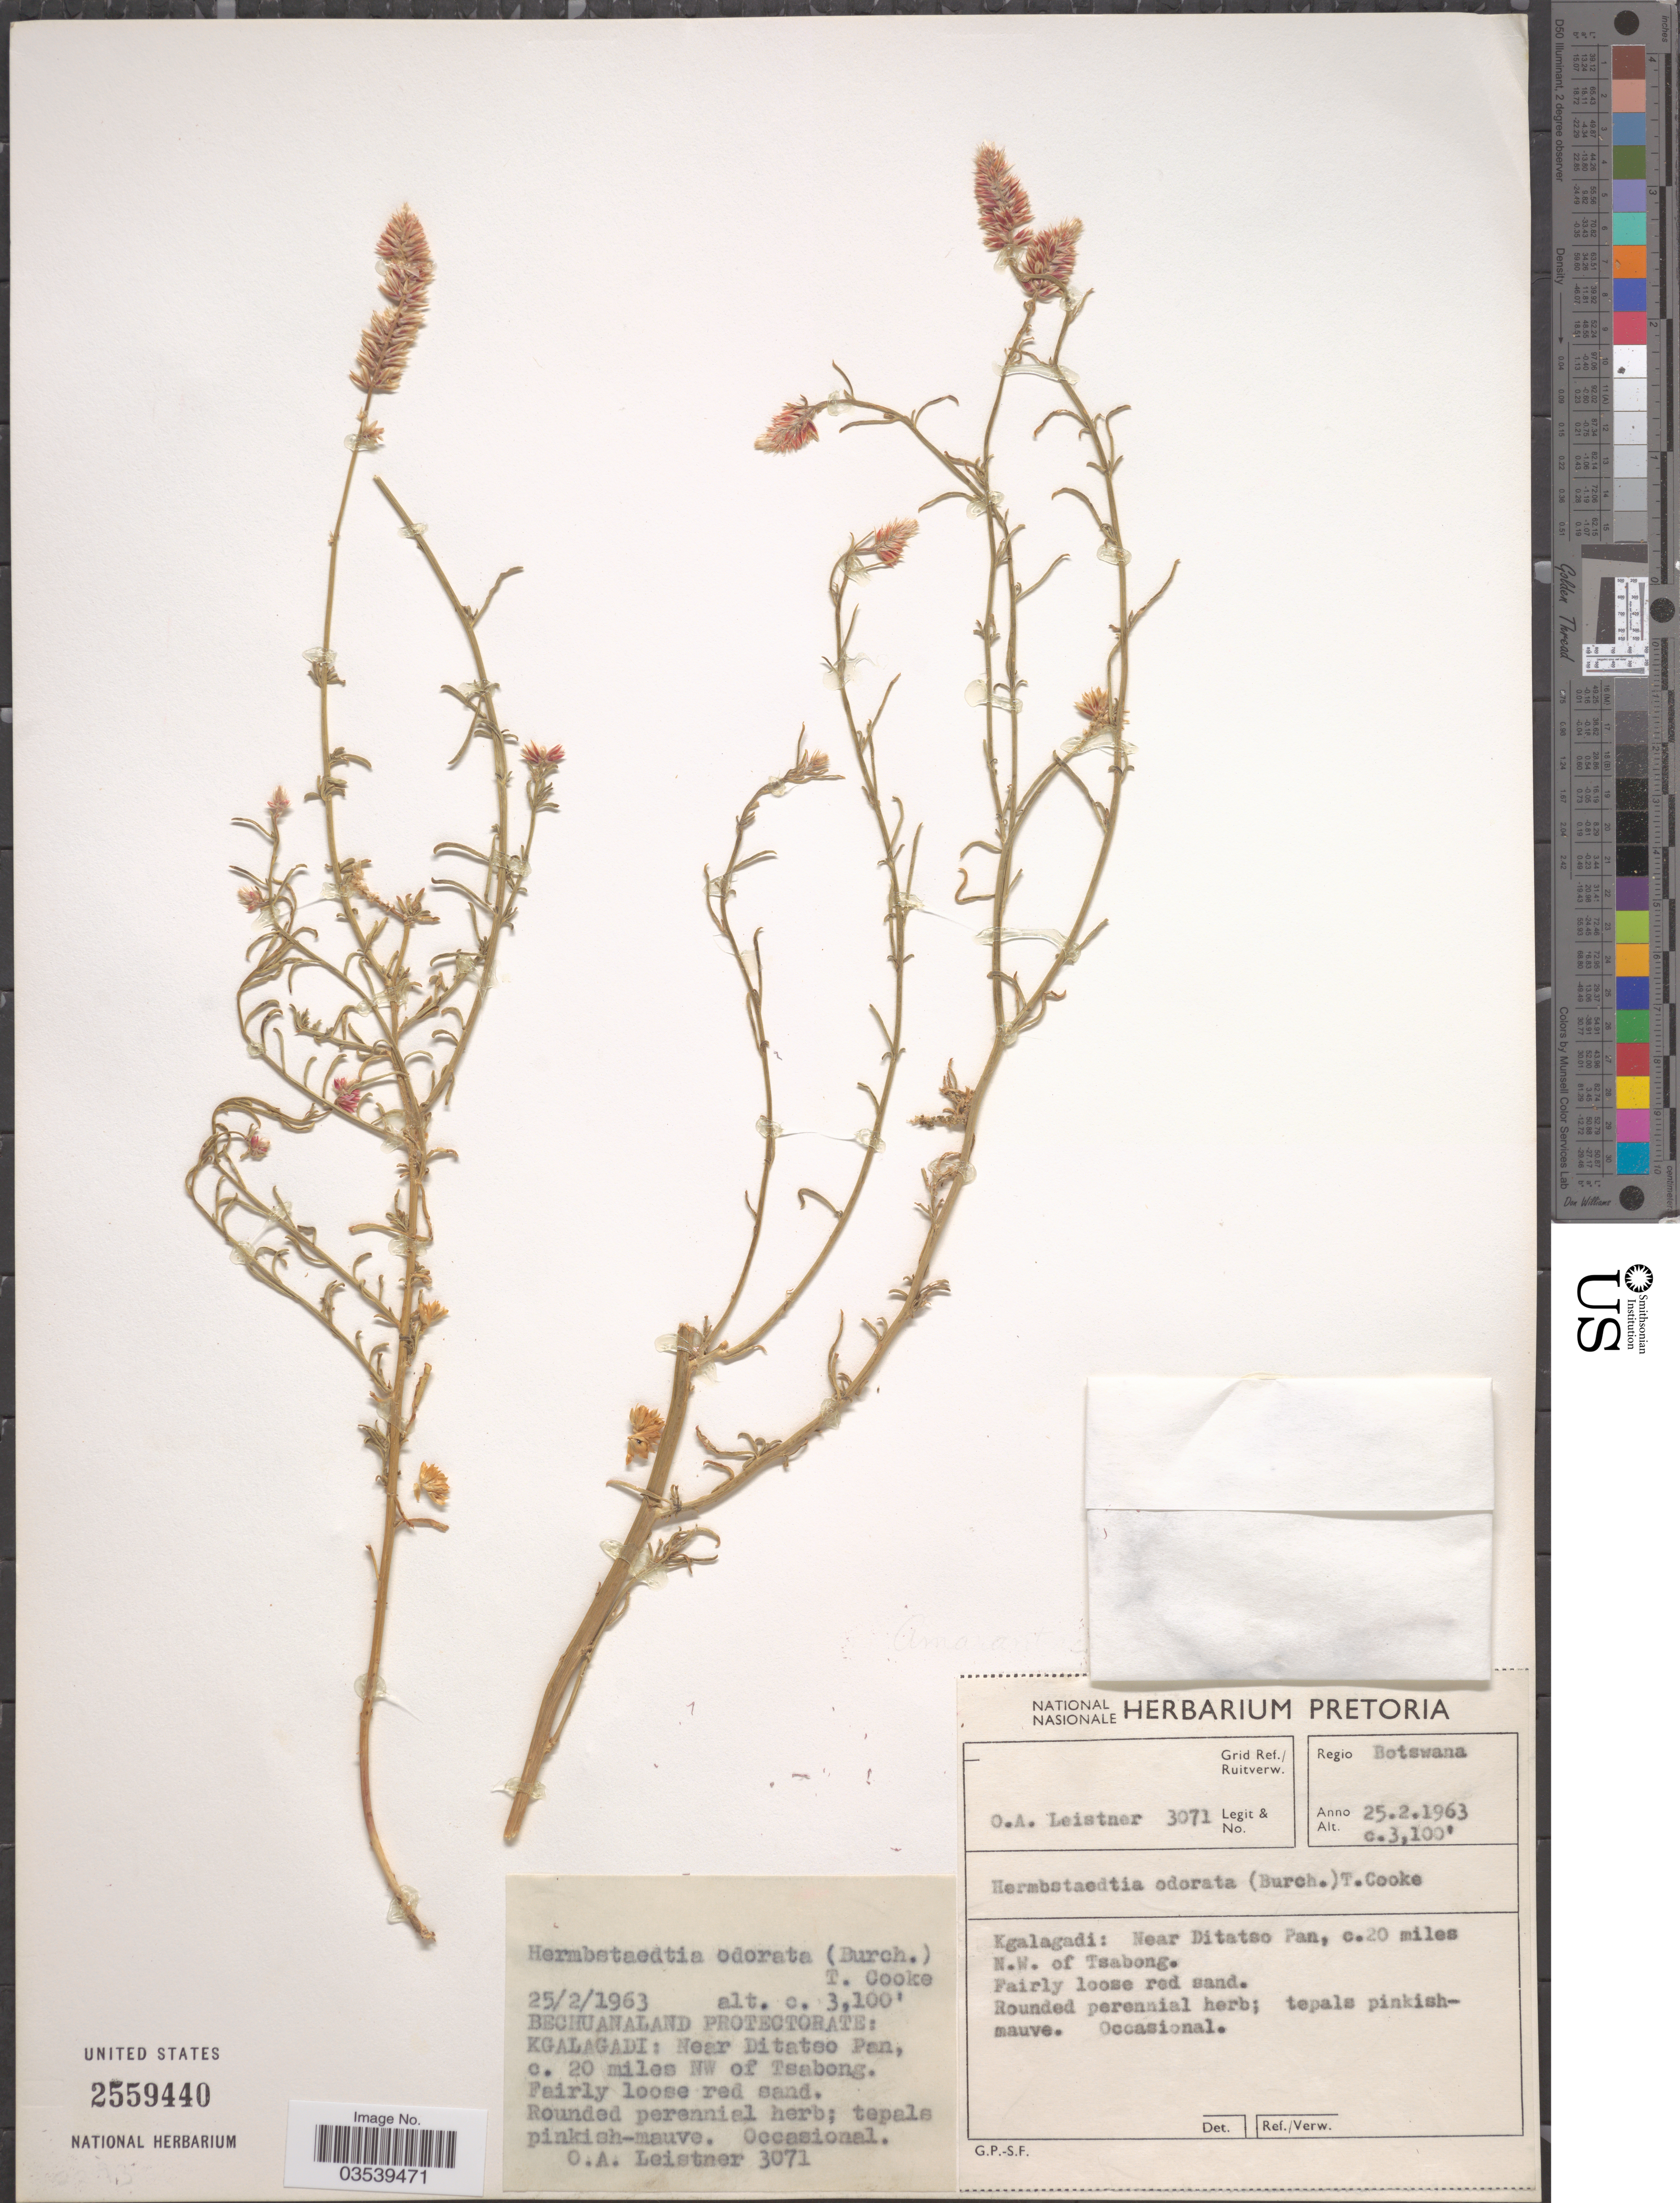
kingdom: Plantae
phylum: Tracheophyta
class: Magnoliopsida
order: Caryophyllales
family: Amaranthaceae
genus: Hermbstaedtia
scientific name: Hermbstaedtia odorata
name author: (Burch.) T. Cooke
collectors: O. A. Leistner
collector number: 3071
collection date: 1963-02-25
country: Botswana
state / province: Kgalagadi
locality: Kgalagadi: Near Ditatso Pan, c. 20 miles N.W. of Tsabong.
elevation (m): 945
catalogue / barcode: US 2559440